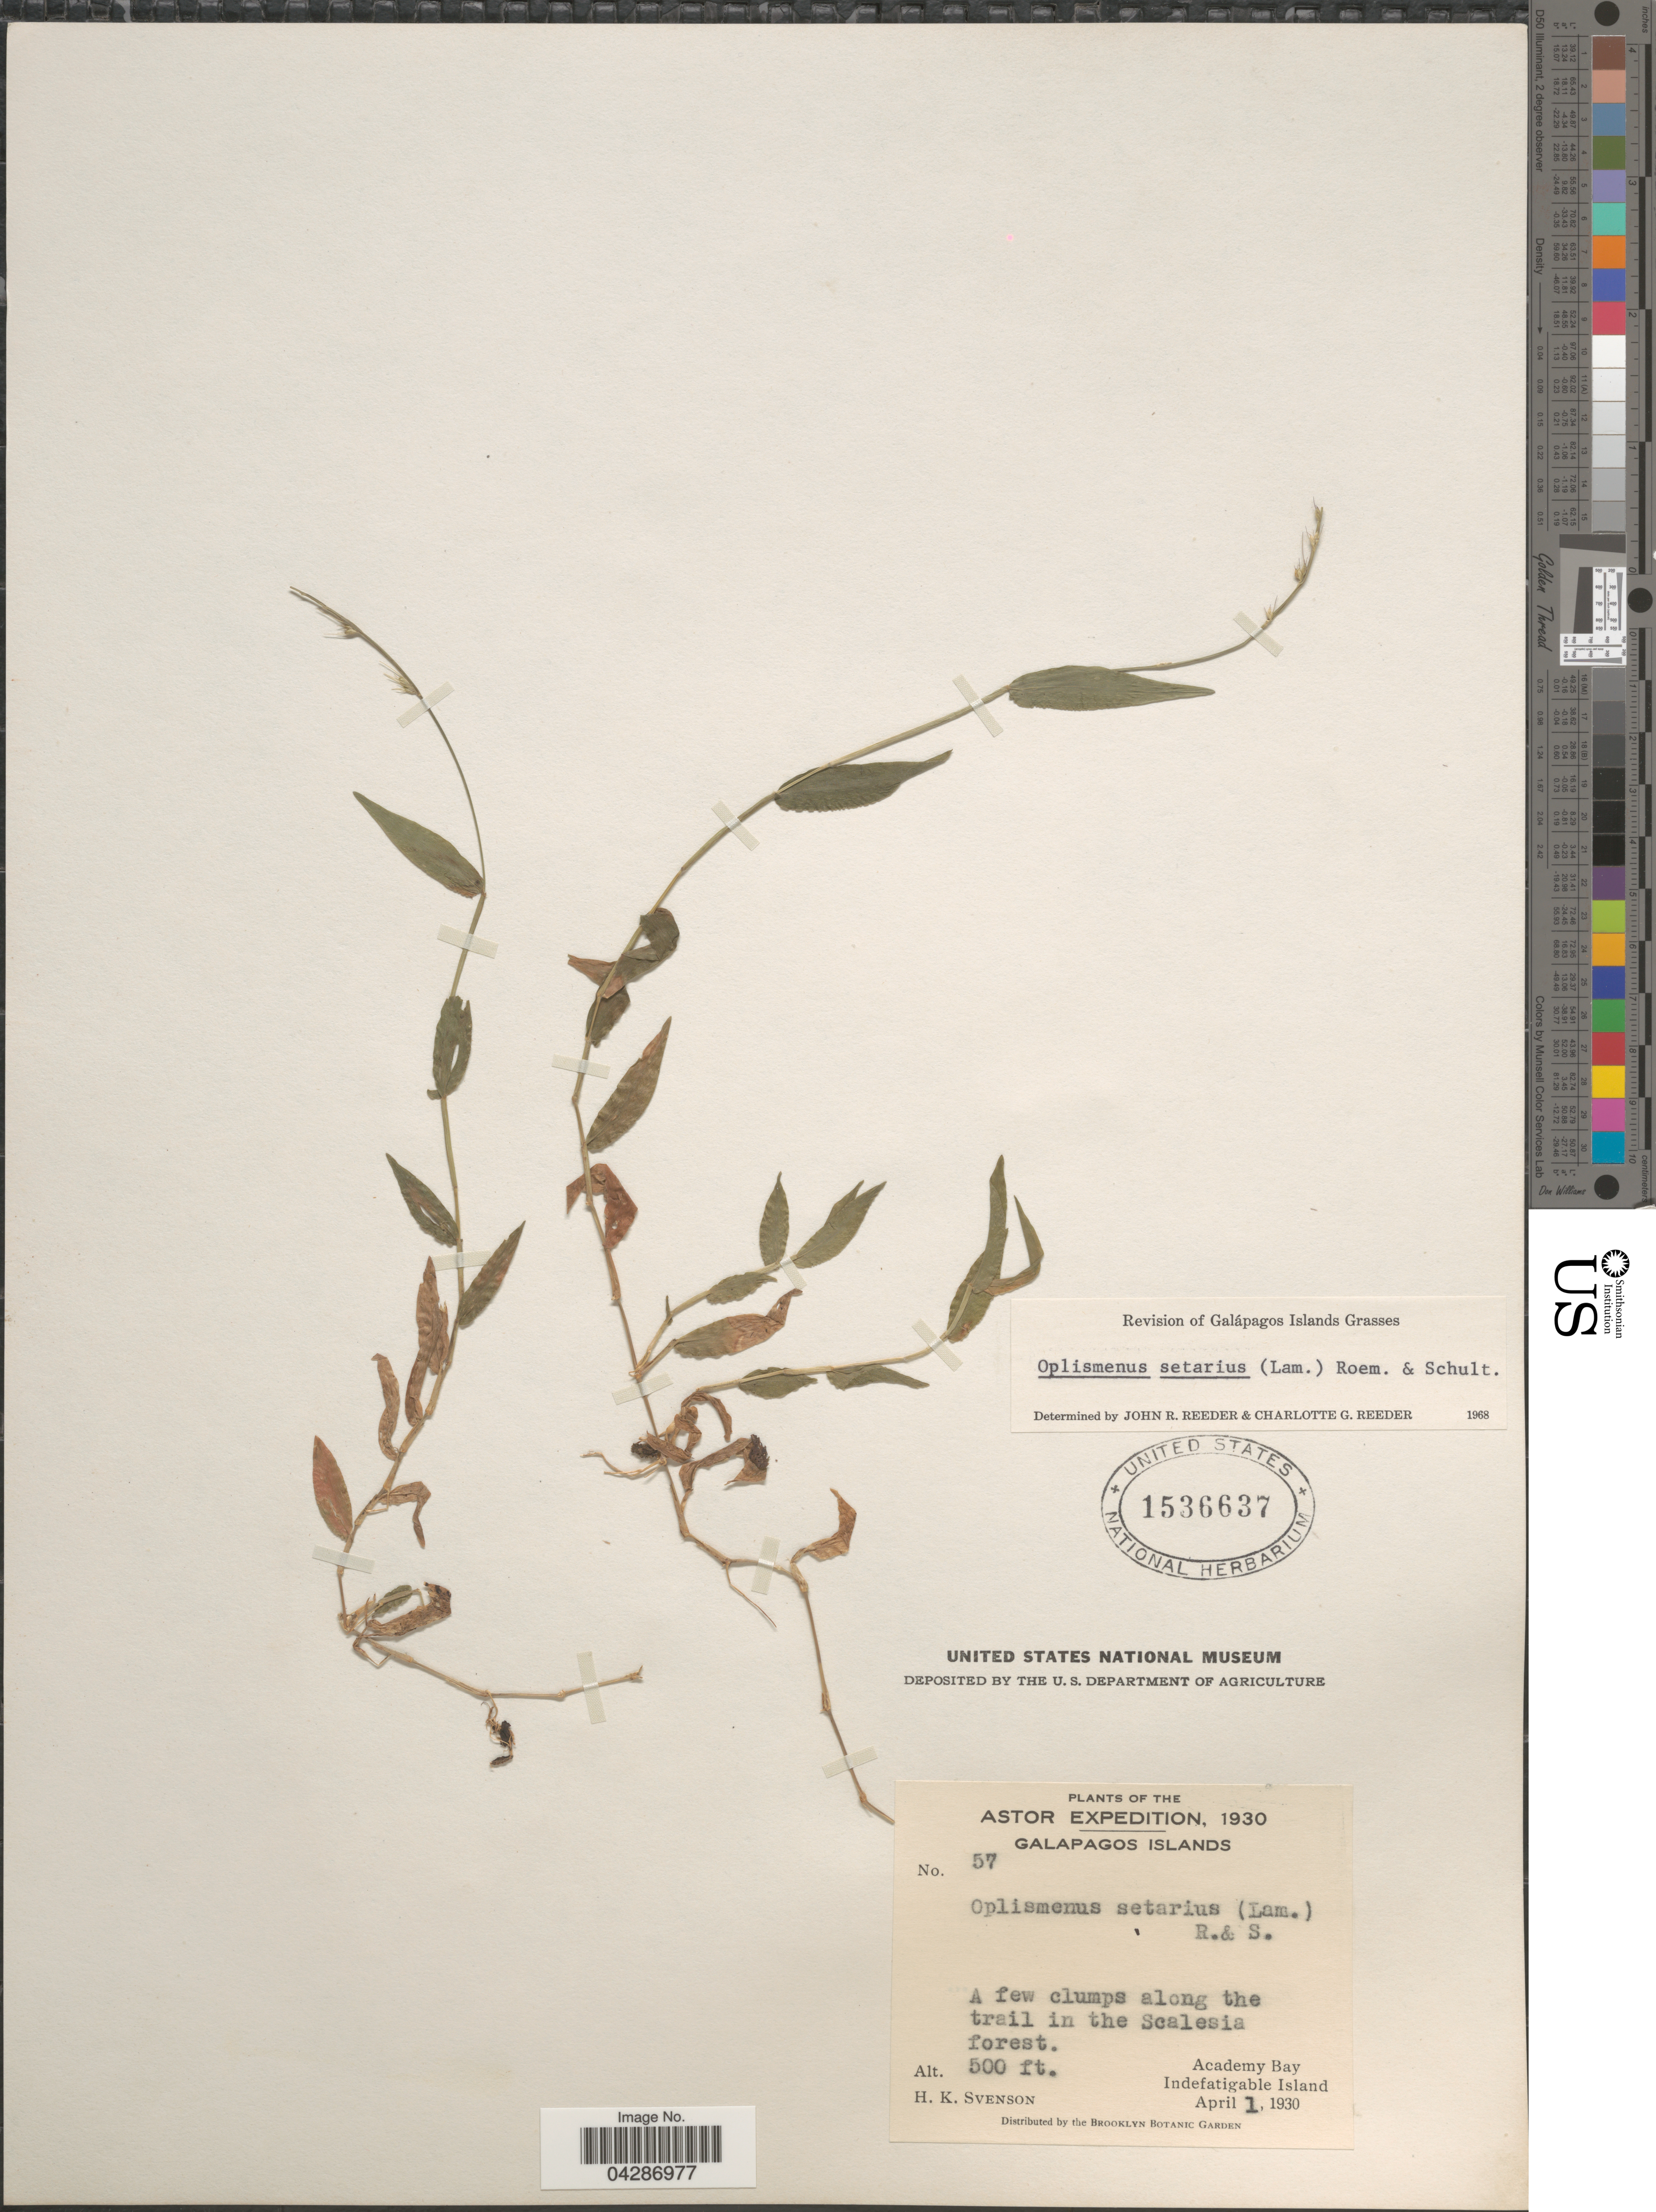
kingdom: Plantae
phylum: Tracheophyta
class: Liliopsida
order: Poales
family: Poaceae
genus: Oplismenus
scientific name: Oplismenus hirtellus subsp. setarius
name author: (Lam.) Mez ex Ekman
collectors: H. K. Svenson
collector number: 57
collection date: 1930-04-01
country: Ecuador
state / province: Colón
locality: Astor Expedition, 1930. Galapagos Islands. A few clumps along the trail in the Scalesia forest. Academy Bay. Indefatigable Island.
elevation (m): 152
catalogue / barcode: US 1536637